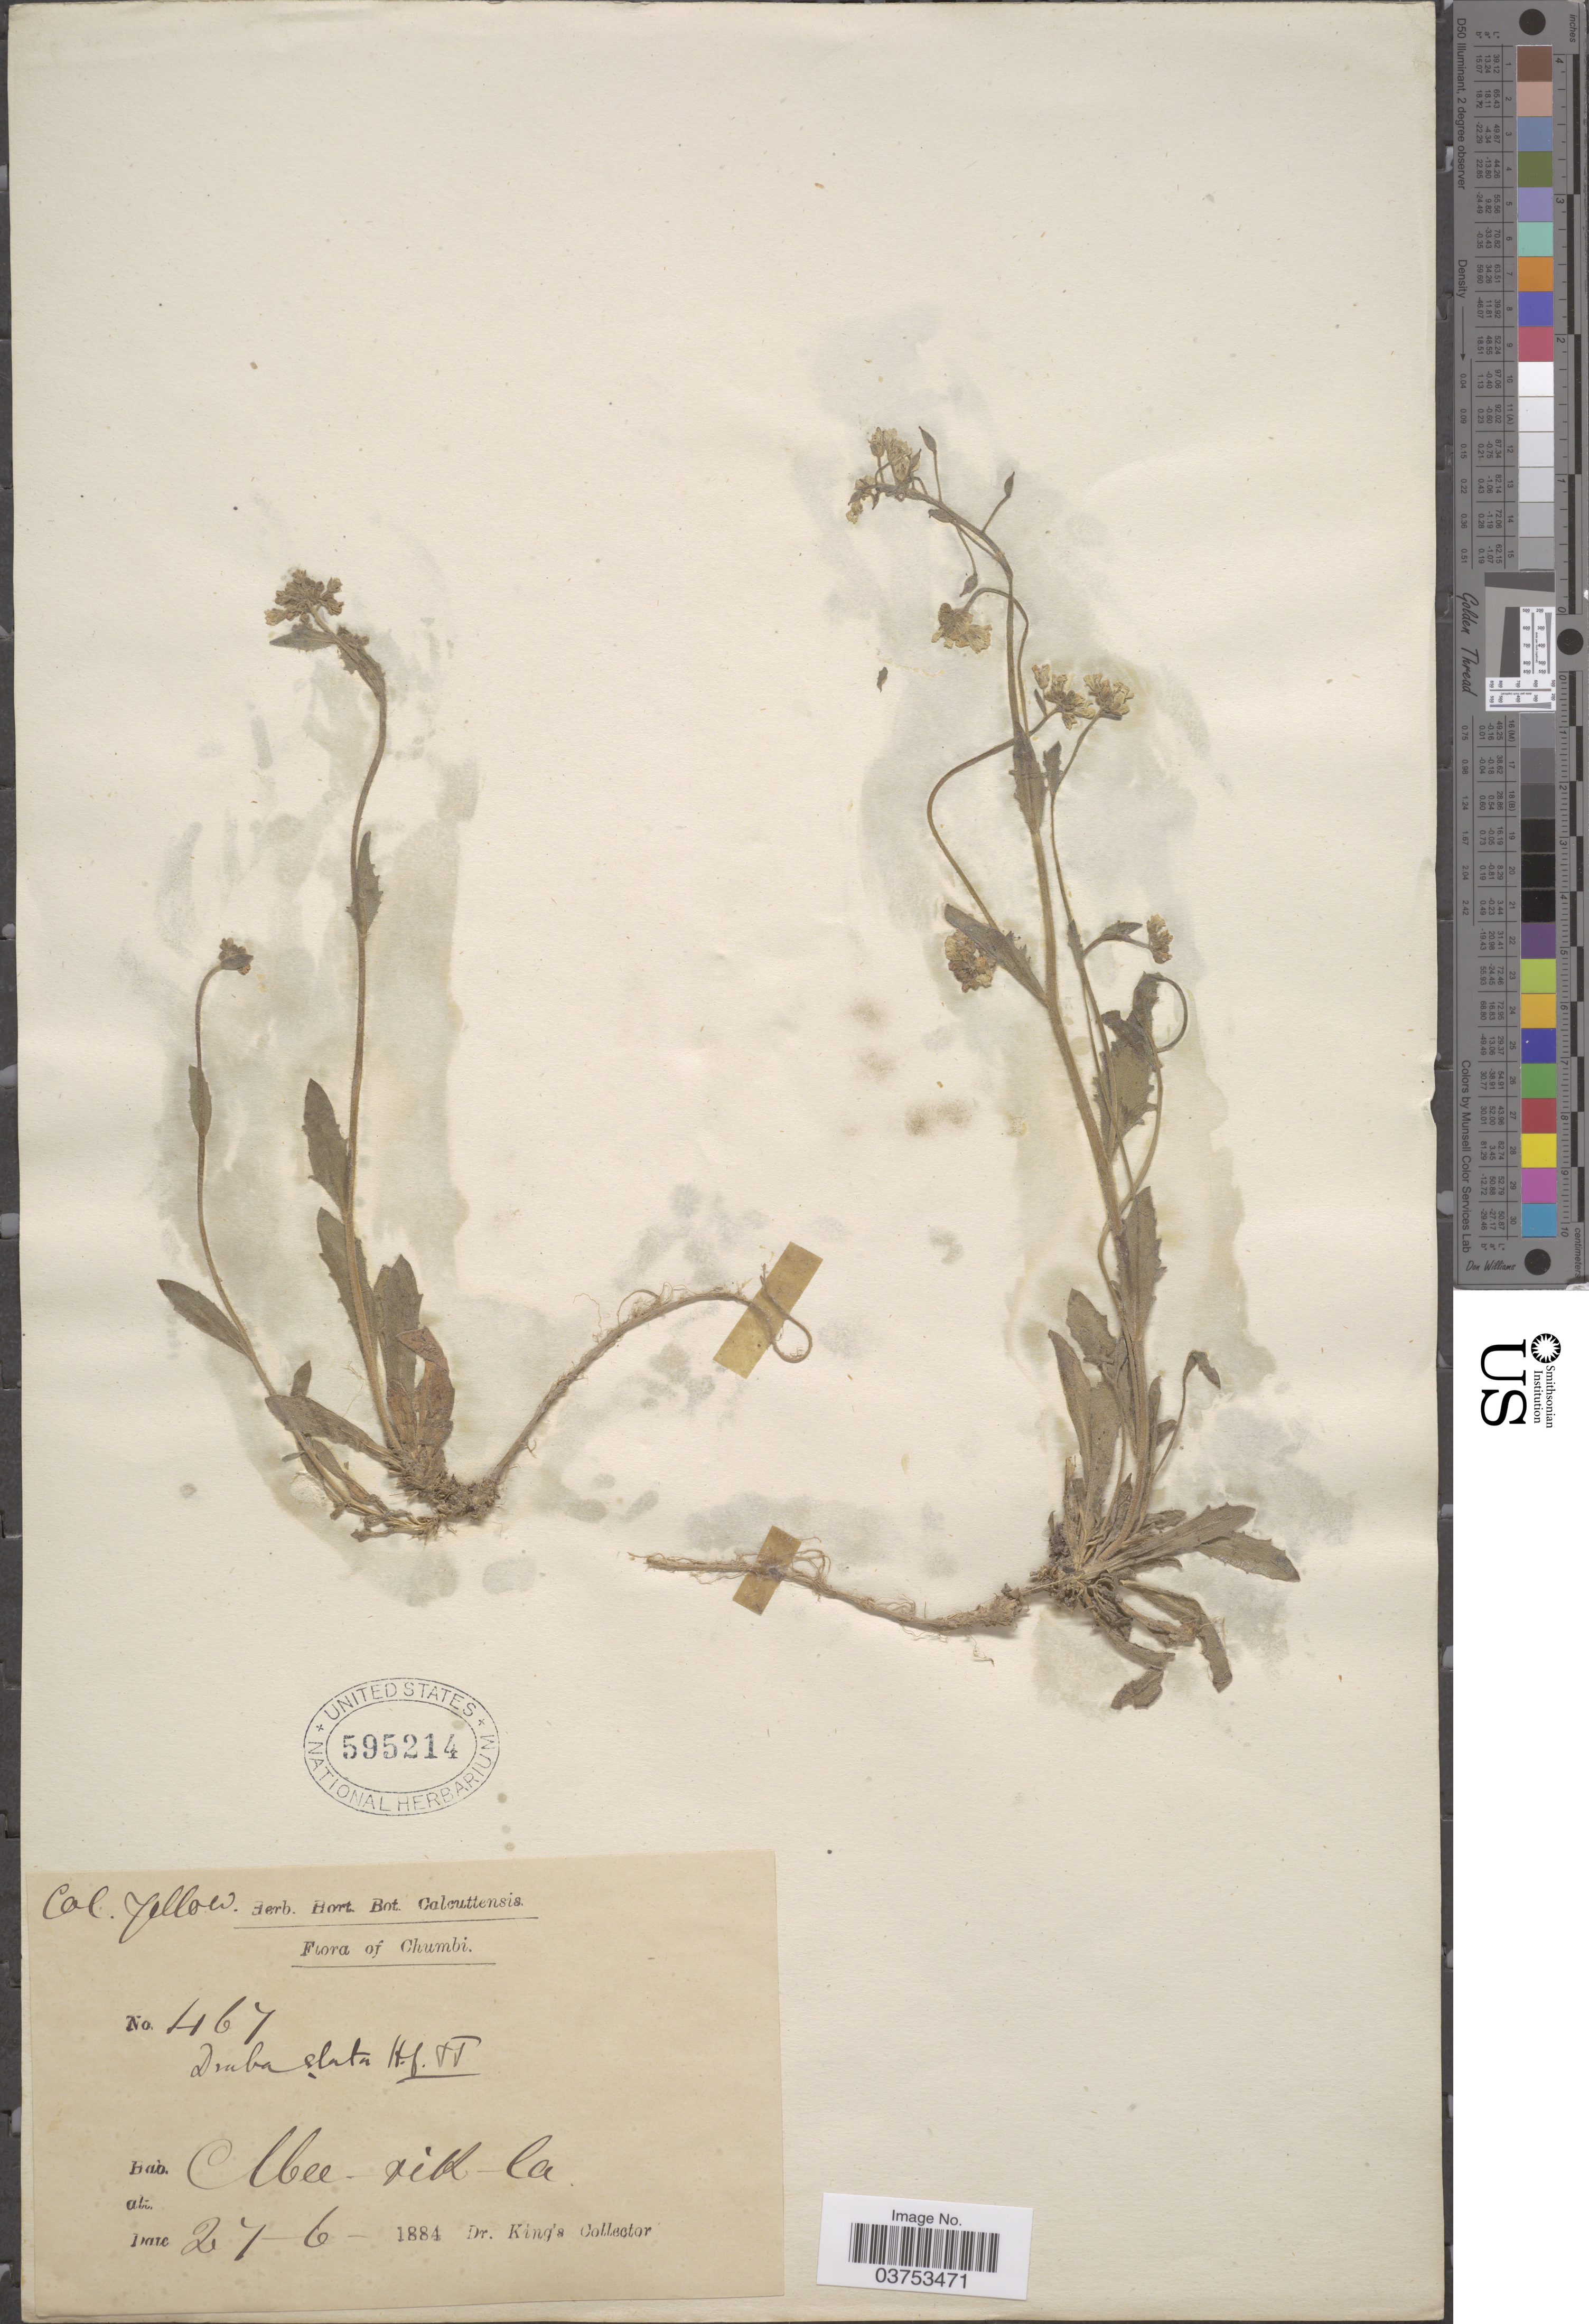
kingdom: Plantae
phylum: Tracheophyta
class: Magnoliopsida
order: Brassicales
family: Brassicaceae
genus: Draba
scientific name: Draba elata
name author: Hook. f. & Thomson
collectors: Dr. King's collector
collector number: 467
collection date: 1884-06-27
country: China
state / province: Xizang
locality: Chumbi. Mee-vik-Ca. [interpreted]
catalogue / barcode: US 595214